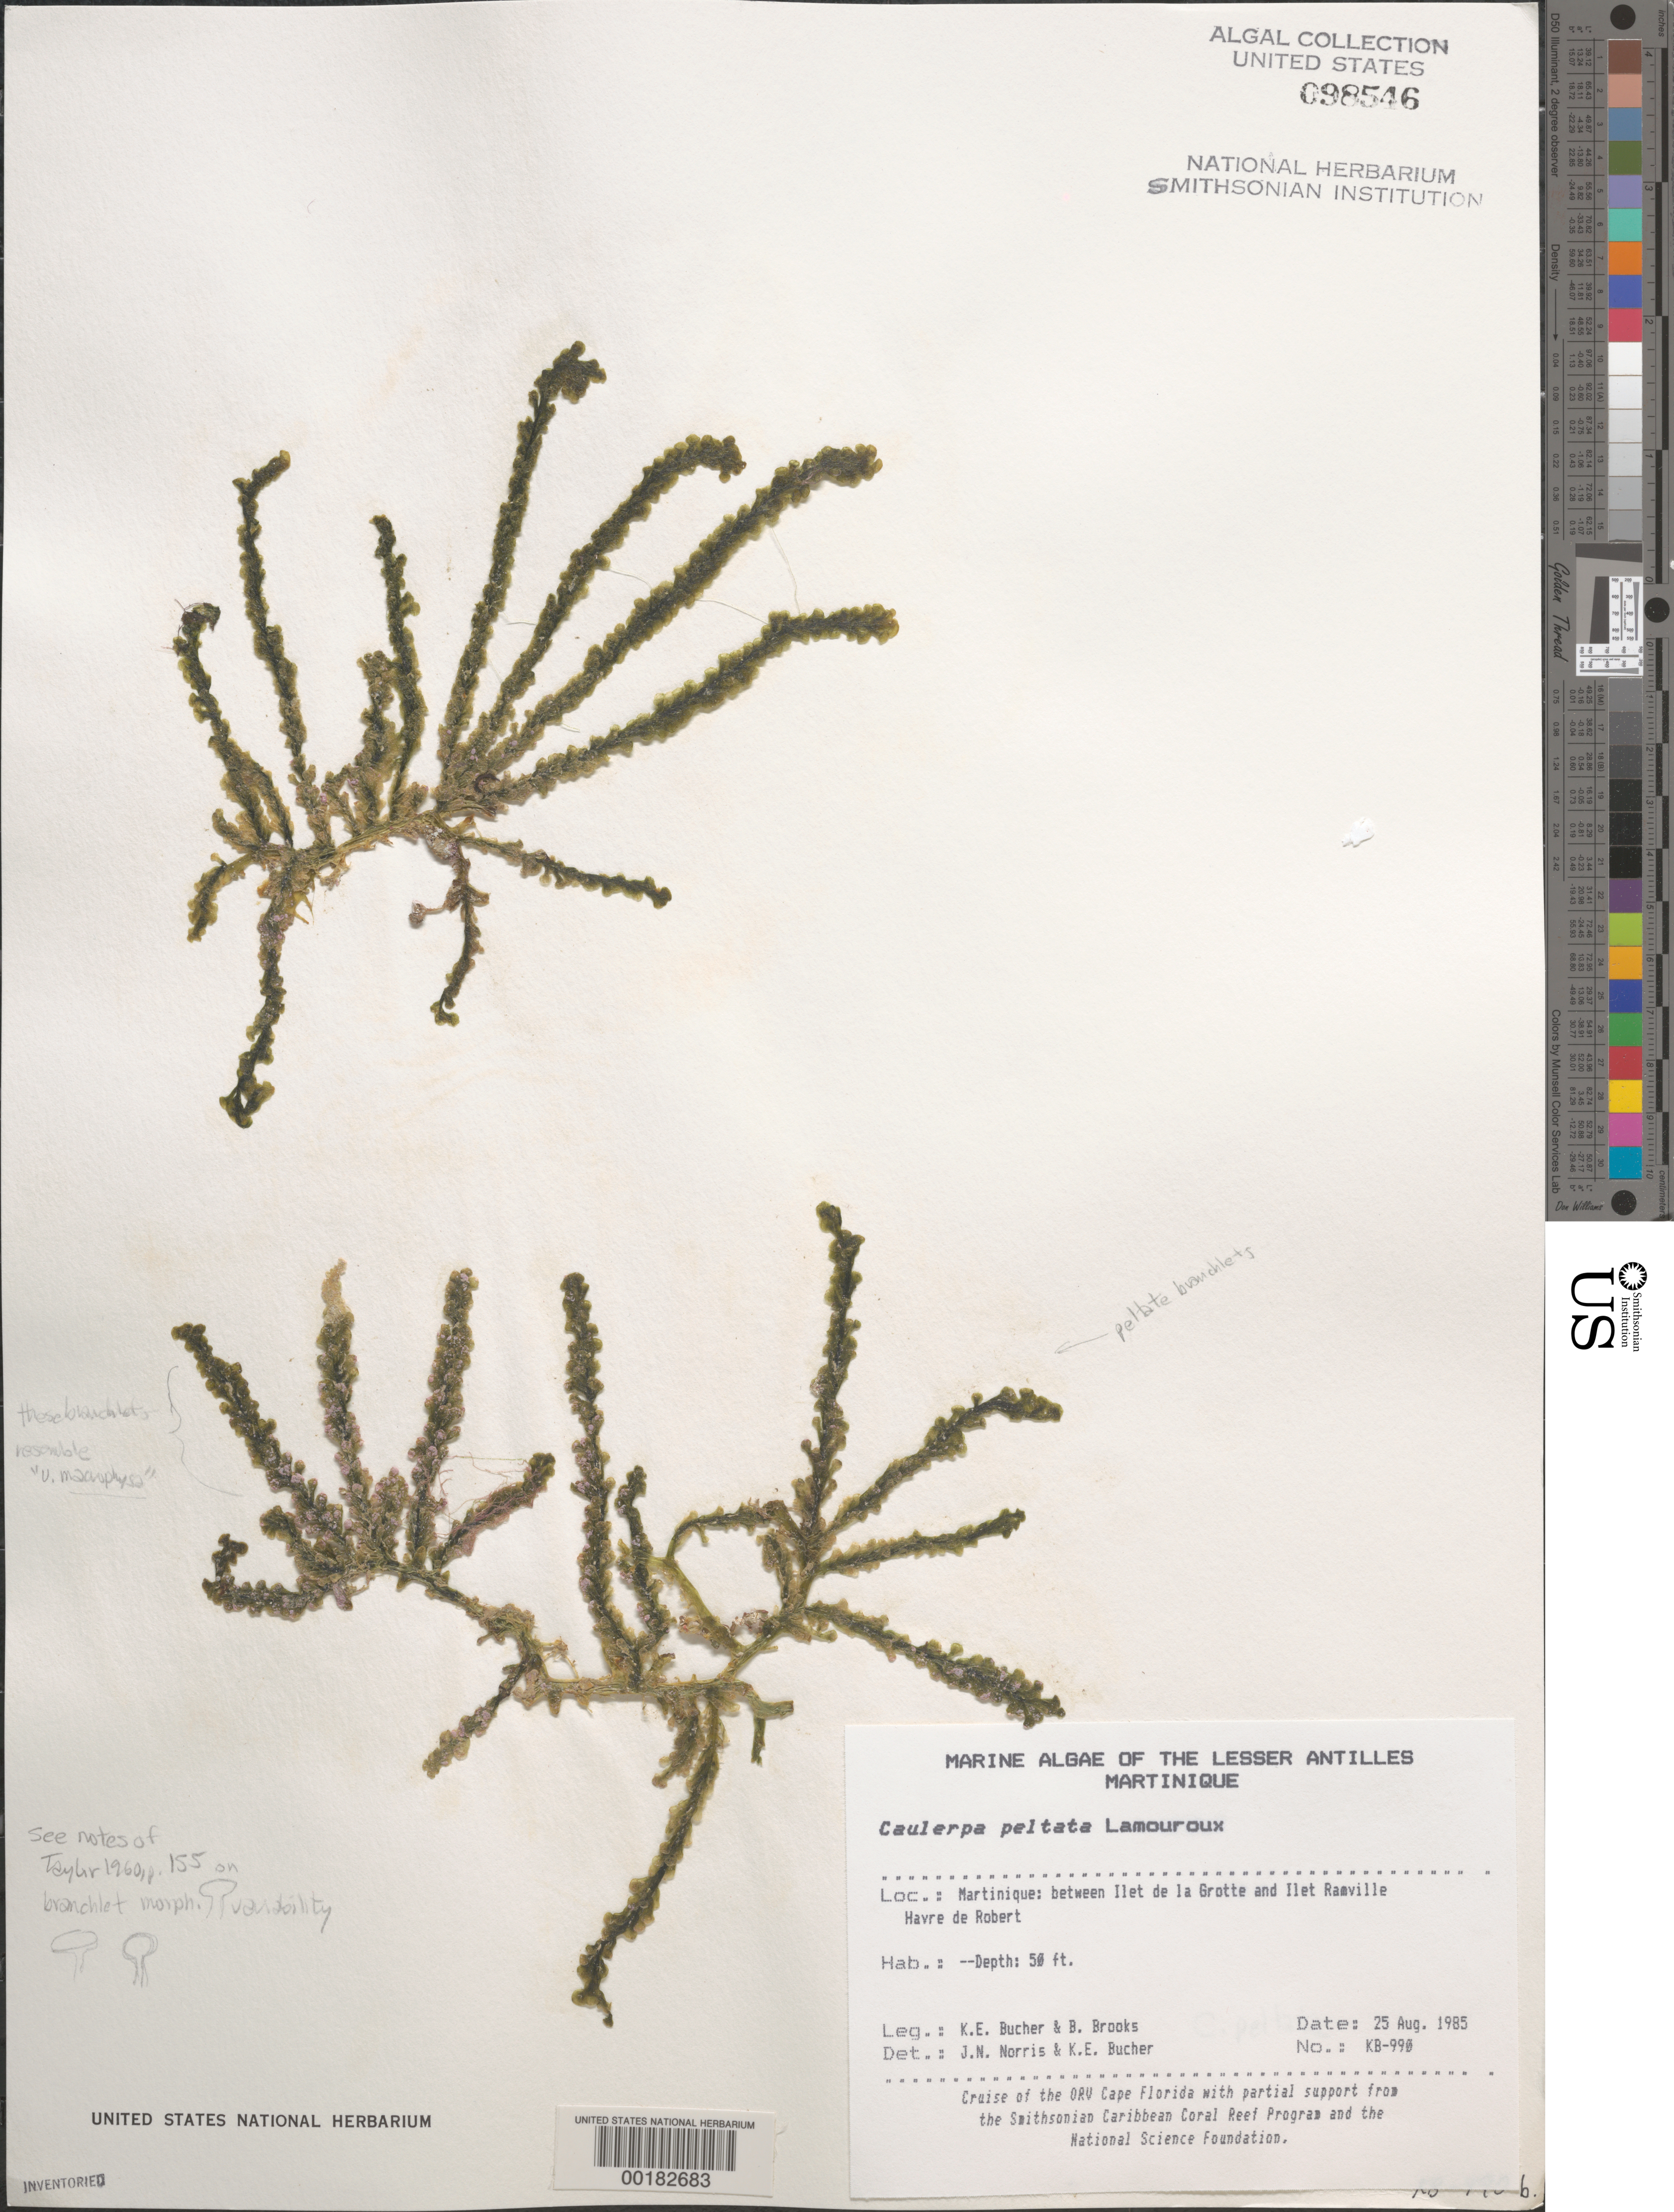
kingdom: Plantae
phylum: Chlorophyta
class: Ulvophyceae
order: Cladophorales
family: Cladophoraceae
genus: Cladophora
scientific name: Cladophora glomerata var. crassior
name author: (C. Agardh) C. Hoek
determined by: Algae name updating Project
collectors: K. E. Bucher & B. Brooks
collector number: KB-990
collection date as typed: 25 Aug 1985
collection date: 1985-08-25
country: Martinique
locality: Between Ilet de la Grotte and Ilet de Ramville, Havre du Robert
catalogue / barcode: US 98546